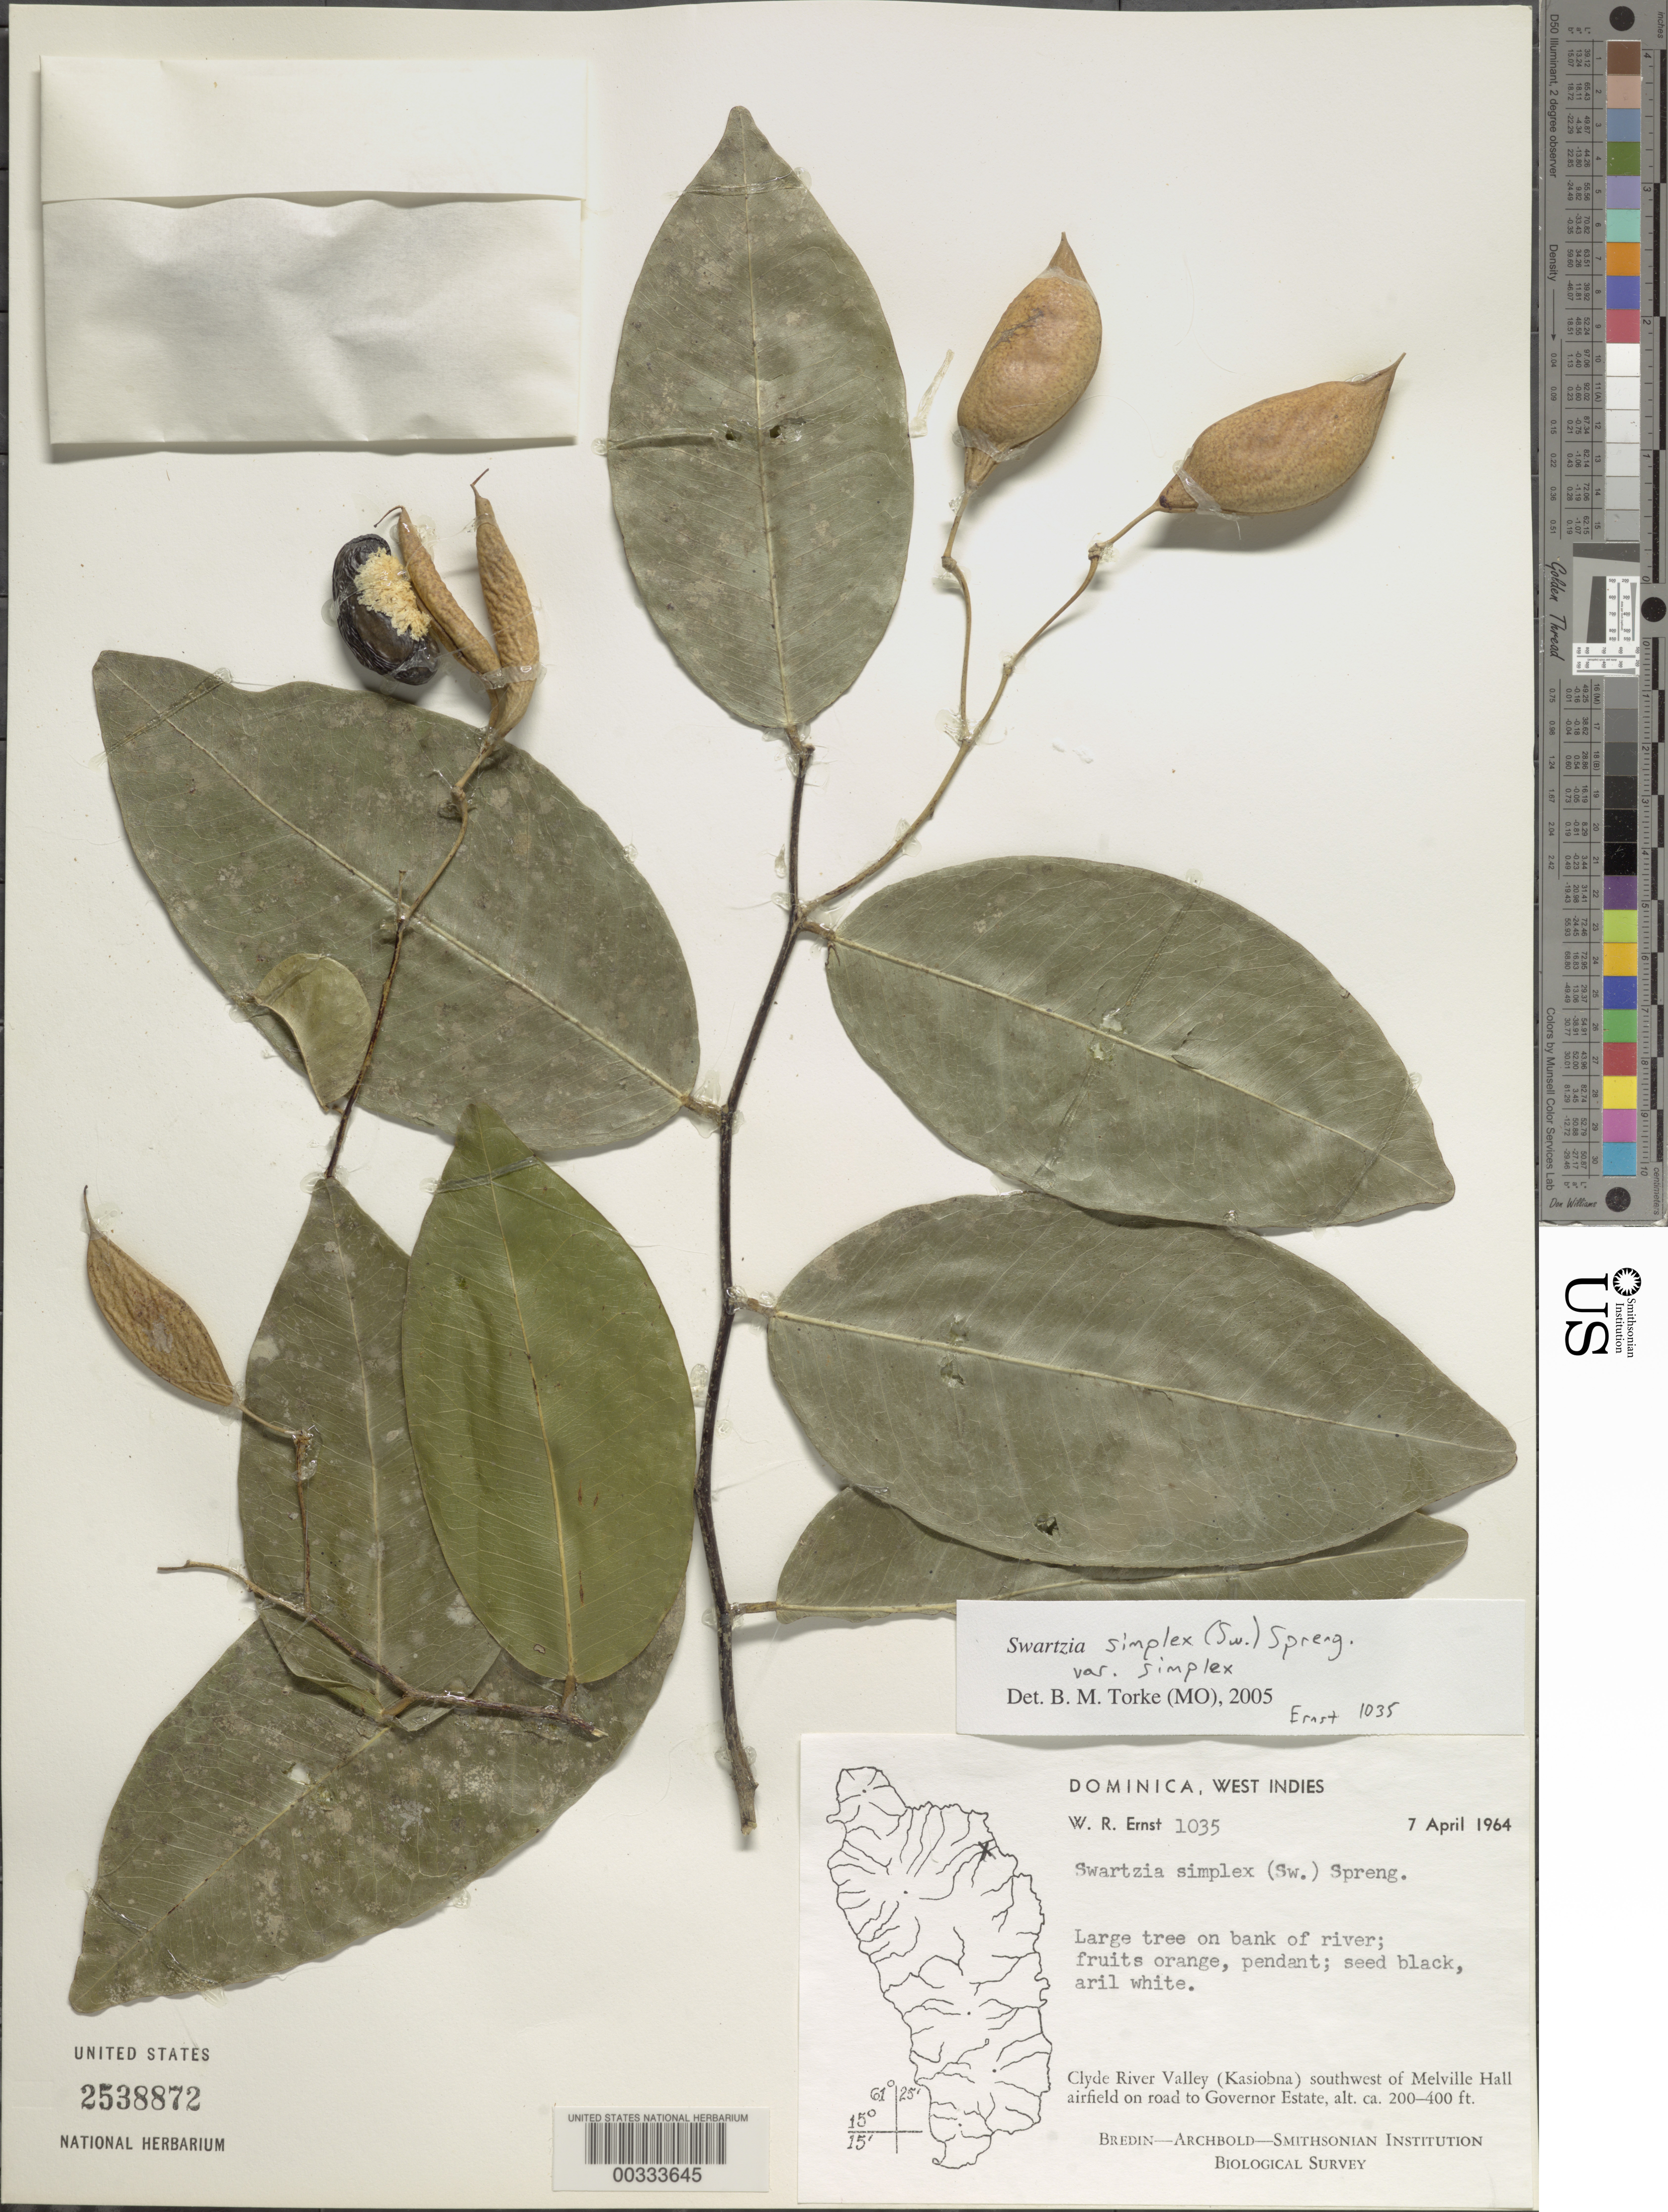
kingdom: Plantae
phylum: Tracheophyta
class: Magnoliopsida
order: Fabales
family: Fabaceae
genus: Swartzia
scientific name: Swartzia simplex var. simplex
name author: (Sw.) Spreng.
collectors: W. R. Ernst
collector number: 1035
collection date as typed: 07 Apr 1964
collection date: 1964-04-07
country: Dominica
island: Dominica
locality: Clyde river valley (kasiobna) sw of melville hall airfield on road to governor estate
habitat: On bank of river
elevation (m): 200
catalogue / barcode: US 2538872